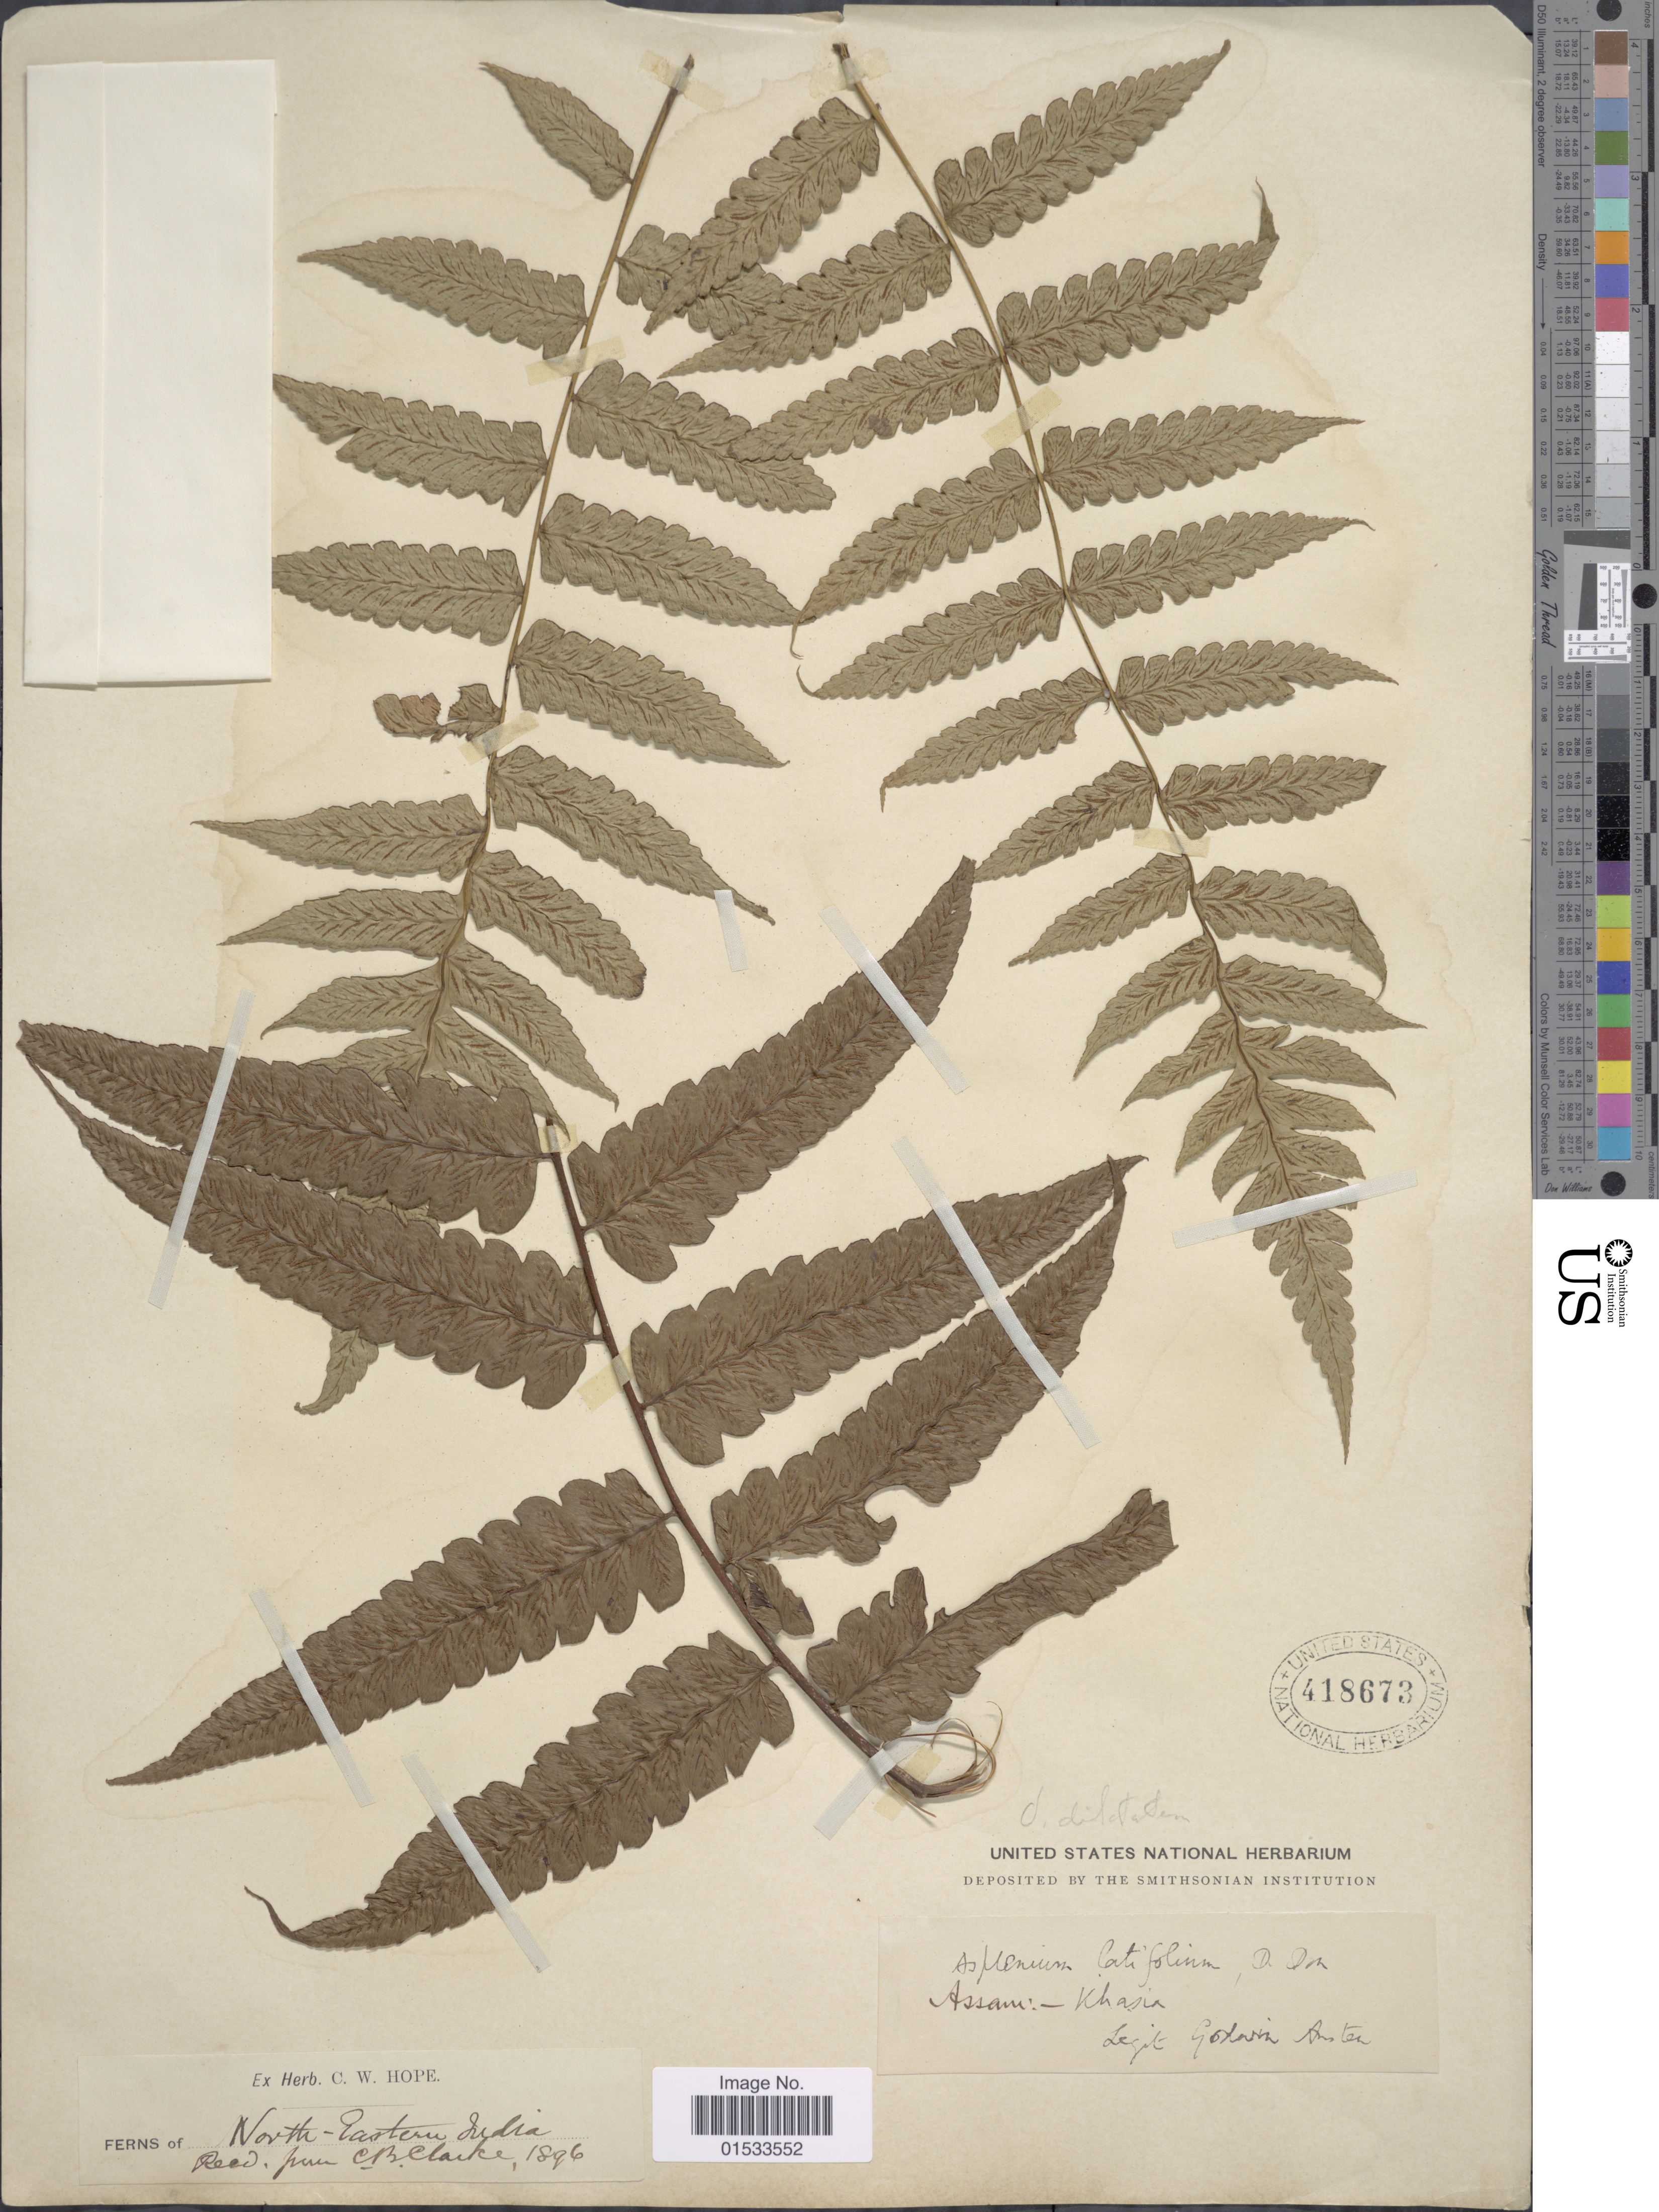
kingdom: Plantae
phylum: Tracheophyta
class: Polypodiopsida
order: Polypodiales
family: Athyriaceae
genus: Diplazium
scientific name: Diplazium dilatatum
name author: Blume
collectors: G. Austen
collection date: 1896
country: India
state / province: Assam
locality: North- Eastern India, Assam: Khasia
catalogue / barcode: US 418673